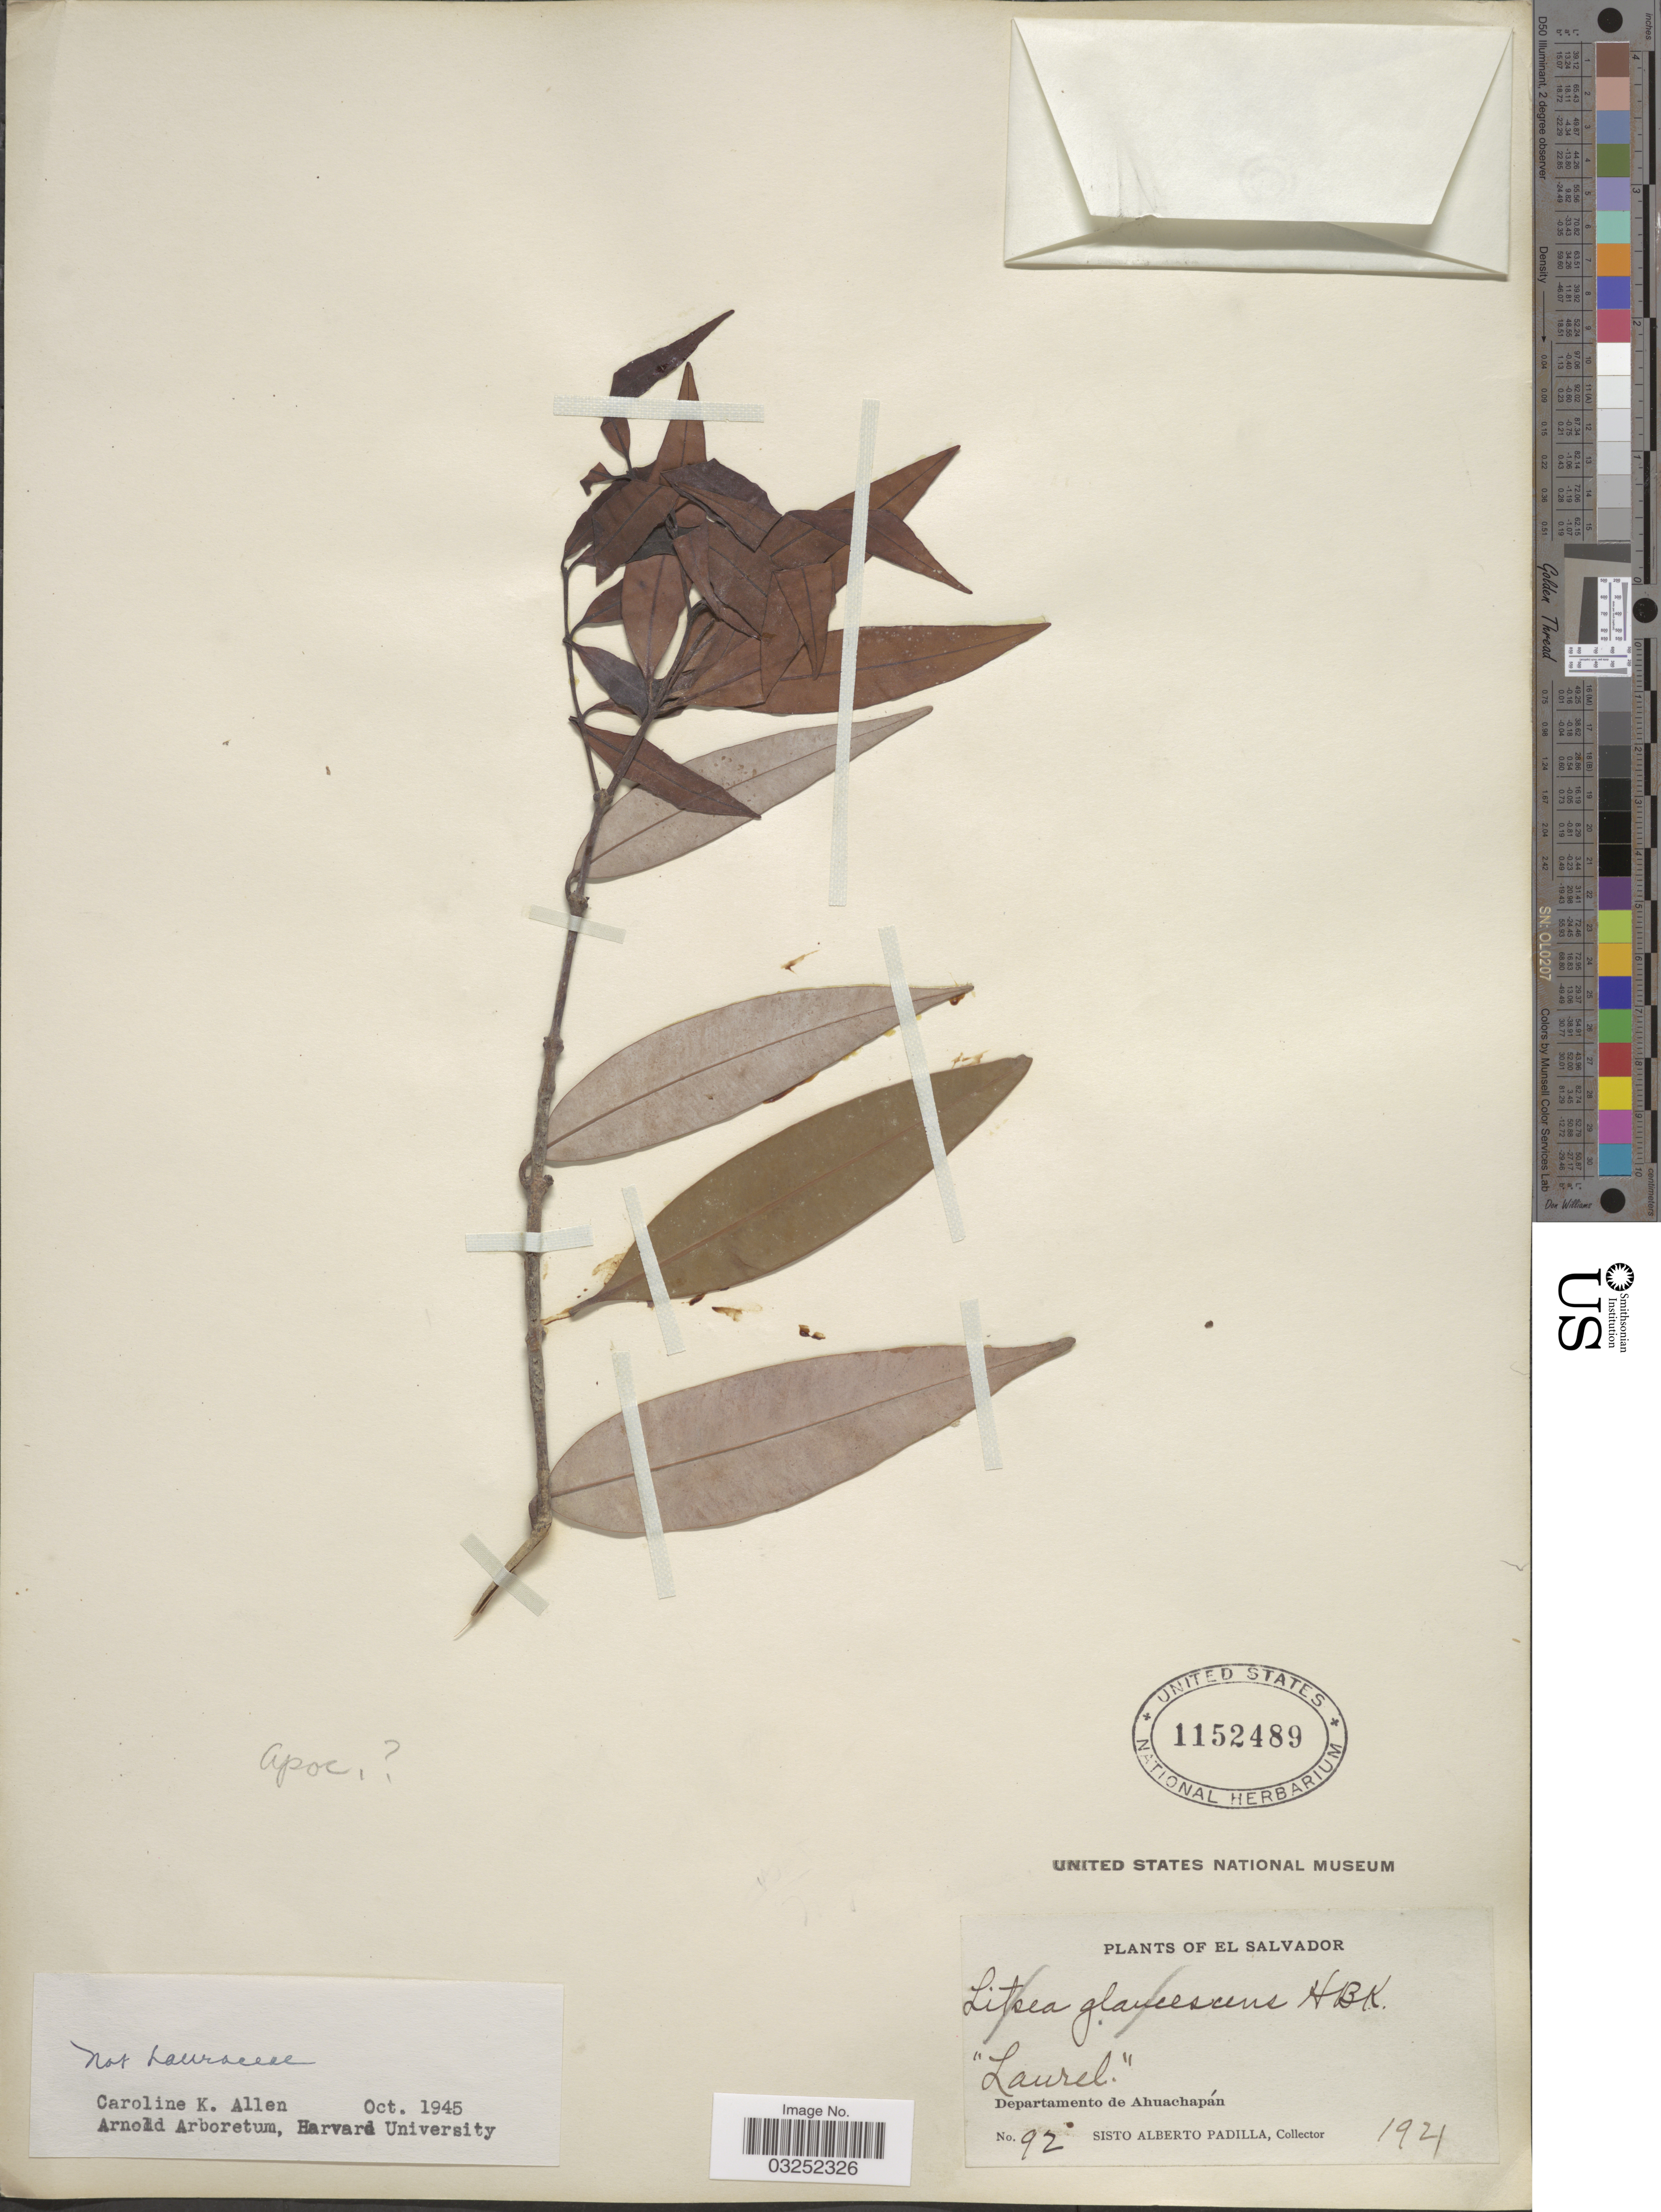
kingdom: Plantae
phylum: Tracheophyta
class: Magnoliopsida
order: Gentianales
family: Apocynaceae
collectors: S. A. Padilla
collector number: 92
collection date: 1921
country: El Salvador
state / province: Ahuachapan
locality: Departamento de Ahuacapán.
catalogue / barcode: US 1152489